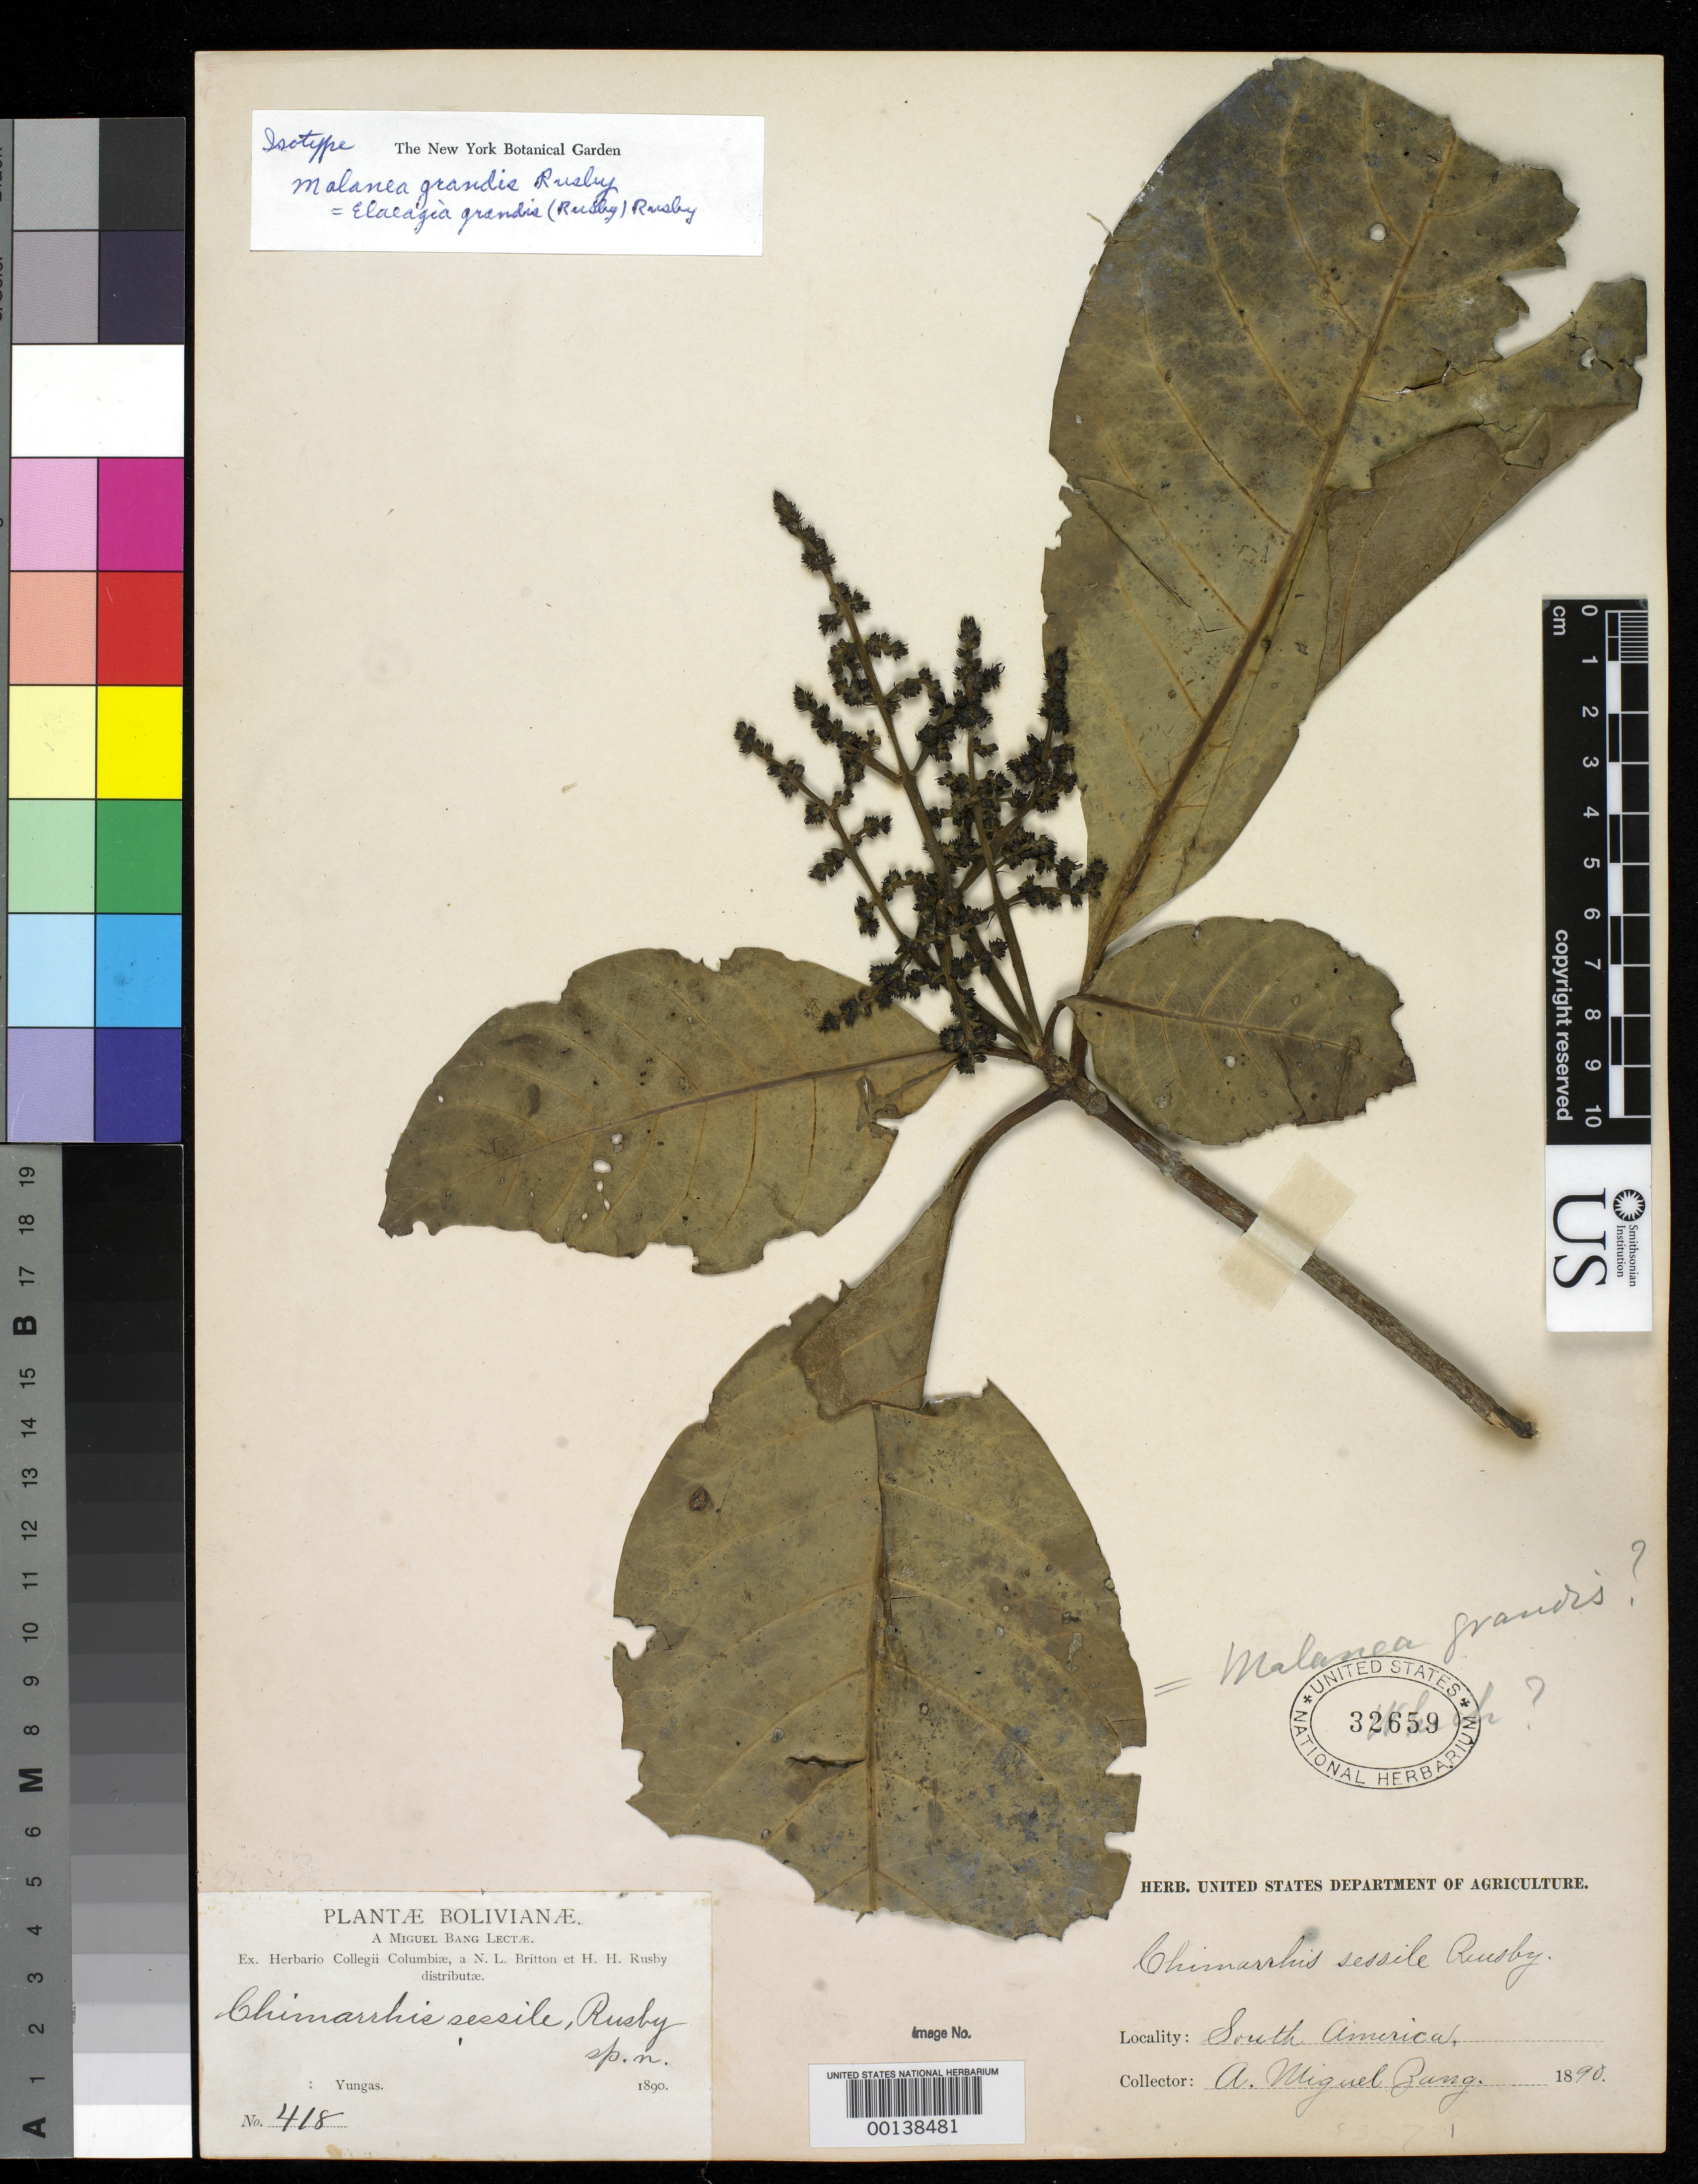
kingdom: Plantae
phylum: Tracheophyta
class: Magnoliopsida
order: Gentianales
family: Rubiaceae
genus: Malanea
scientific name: Malanea grandis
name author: Rusby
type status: Isotype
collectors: M. Bang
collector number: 418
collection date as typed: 1890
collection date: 1890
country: Bolivia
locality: Yungas.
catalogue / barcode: US 32659